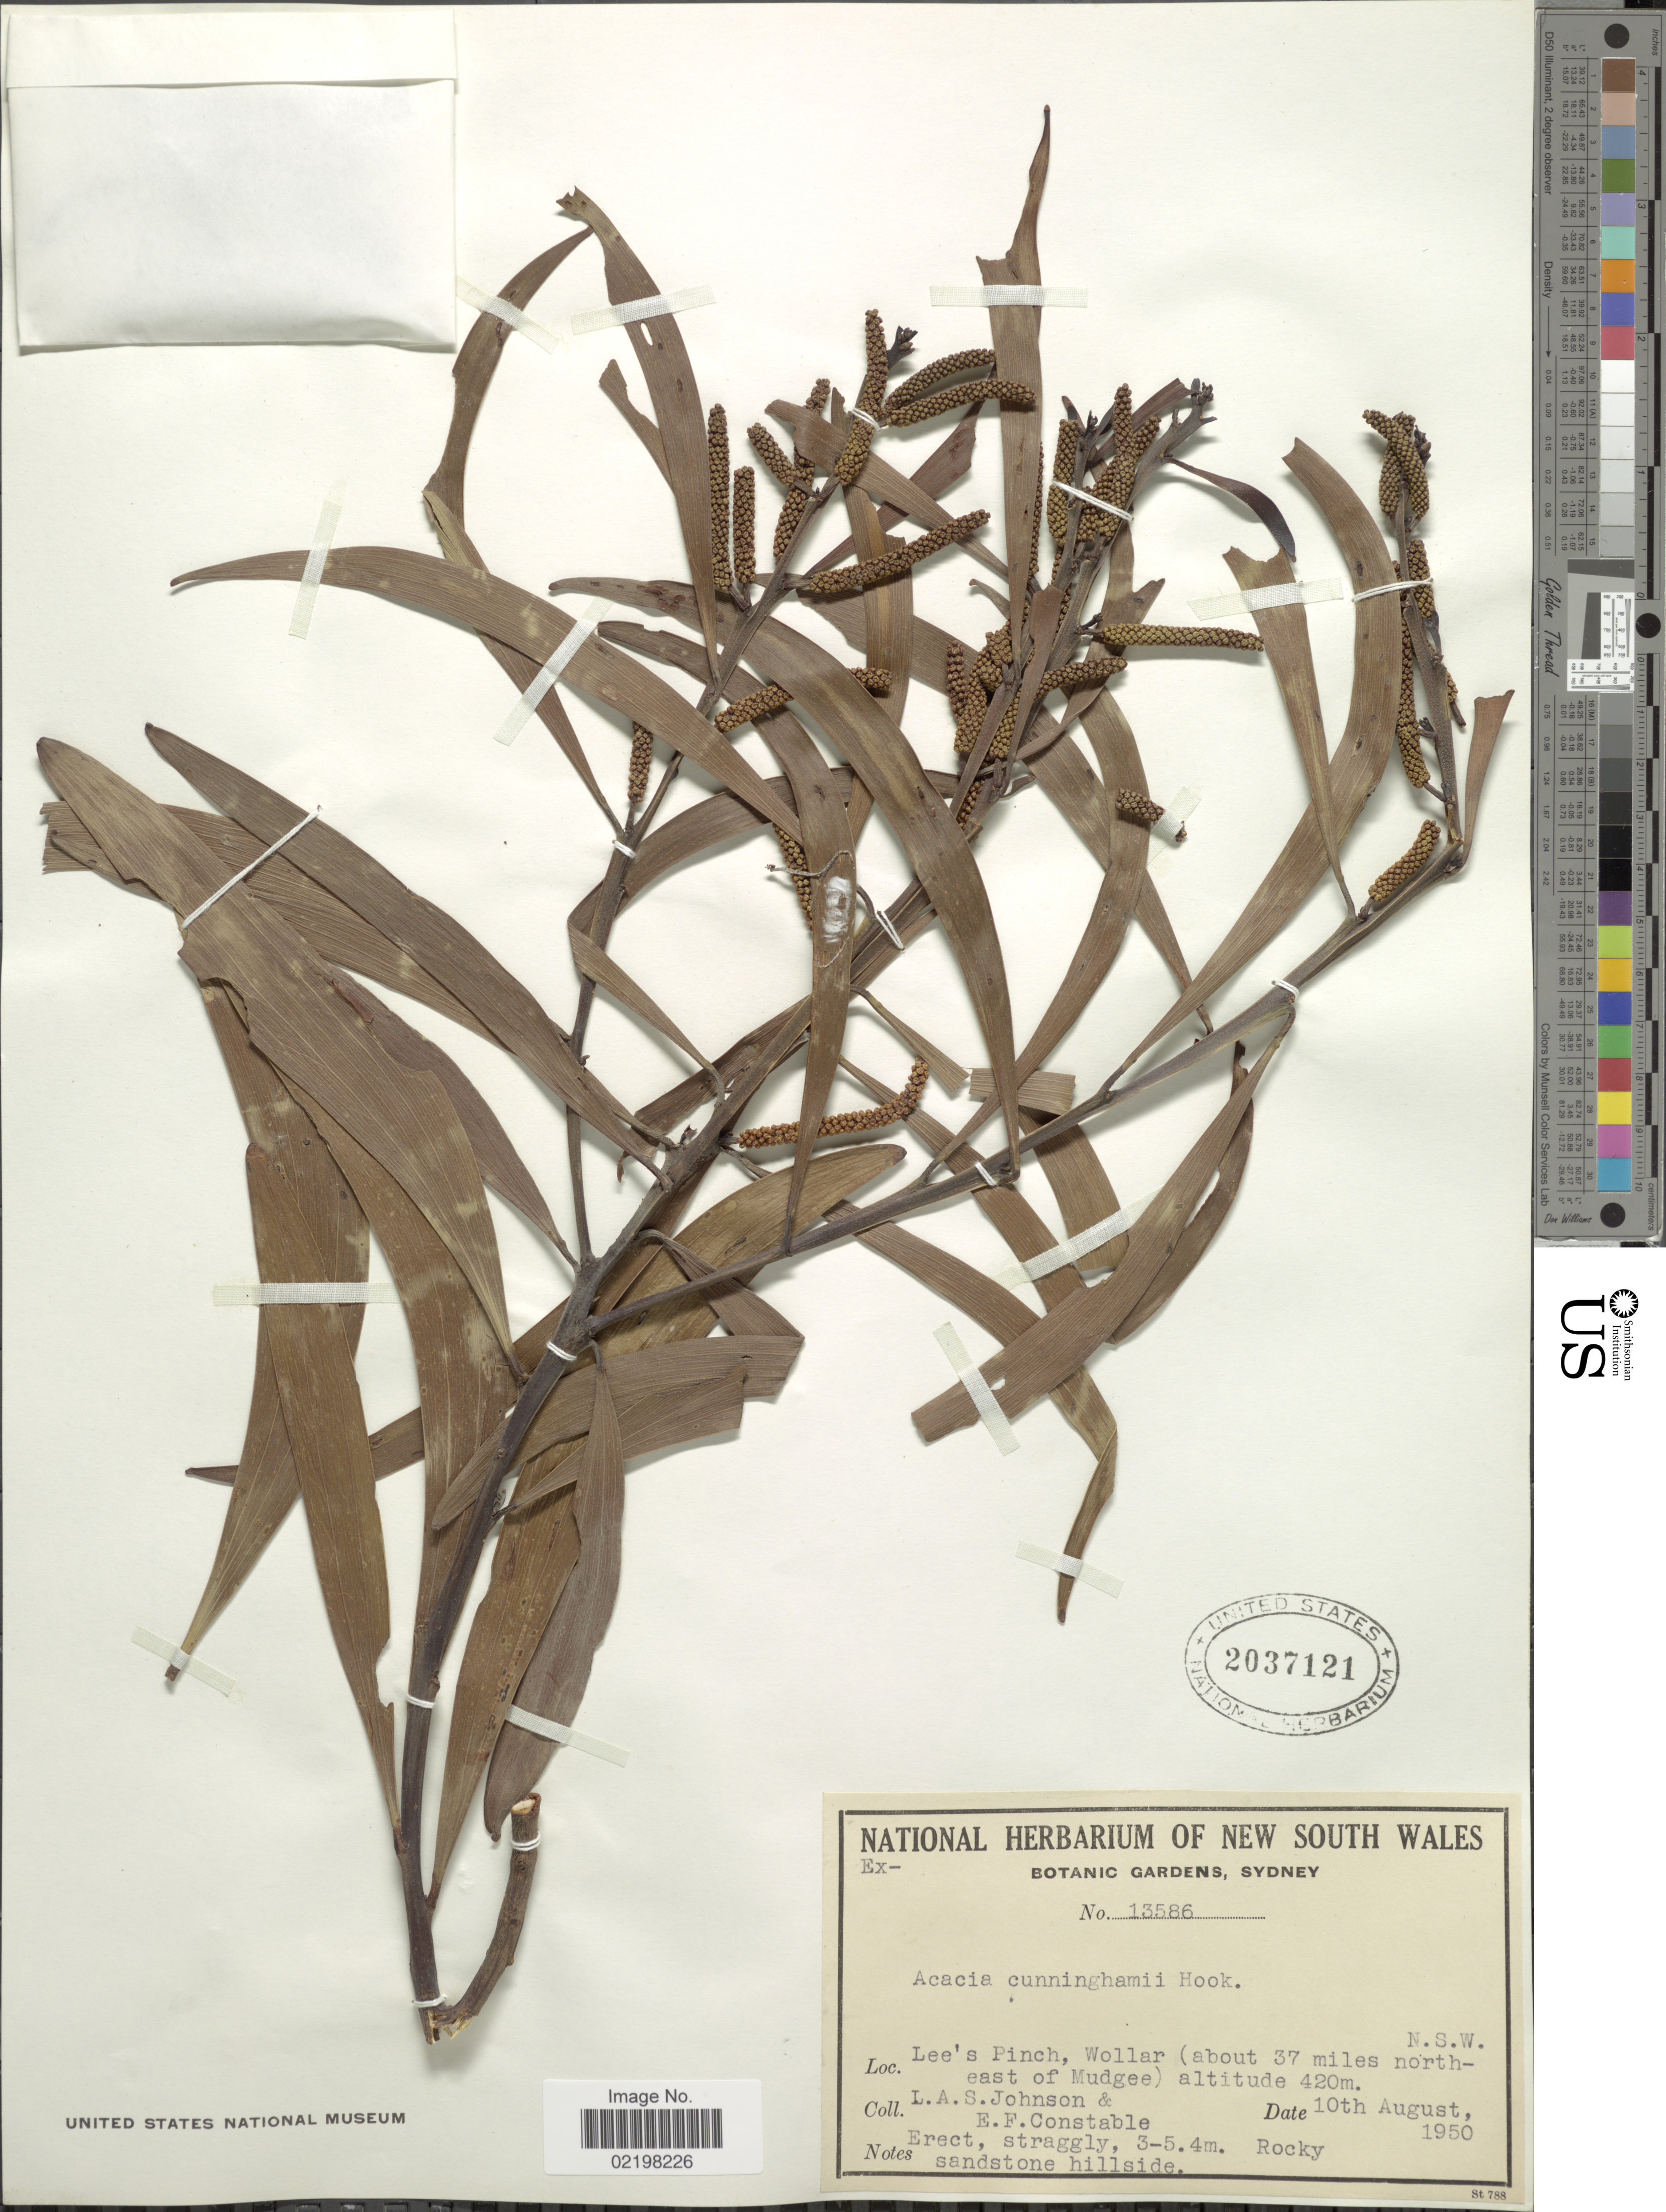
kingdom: Plantae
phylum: Tracheophyta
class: Magnoliopsida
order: Fabales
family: Fabaceae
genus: Acacia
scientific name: Acacia cunninghamii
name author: Hook.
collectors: L. A. S. Johnson & E. F. Constable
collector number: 13586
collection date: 1950-08-10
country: Australia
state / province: New South Wales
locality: Lee' s Pinch, Wollar (about 37 miles northeast of Mudgee).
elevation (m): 420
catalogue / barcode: US 2037121